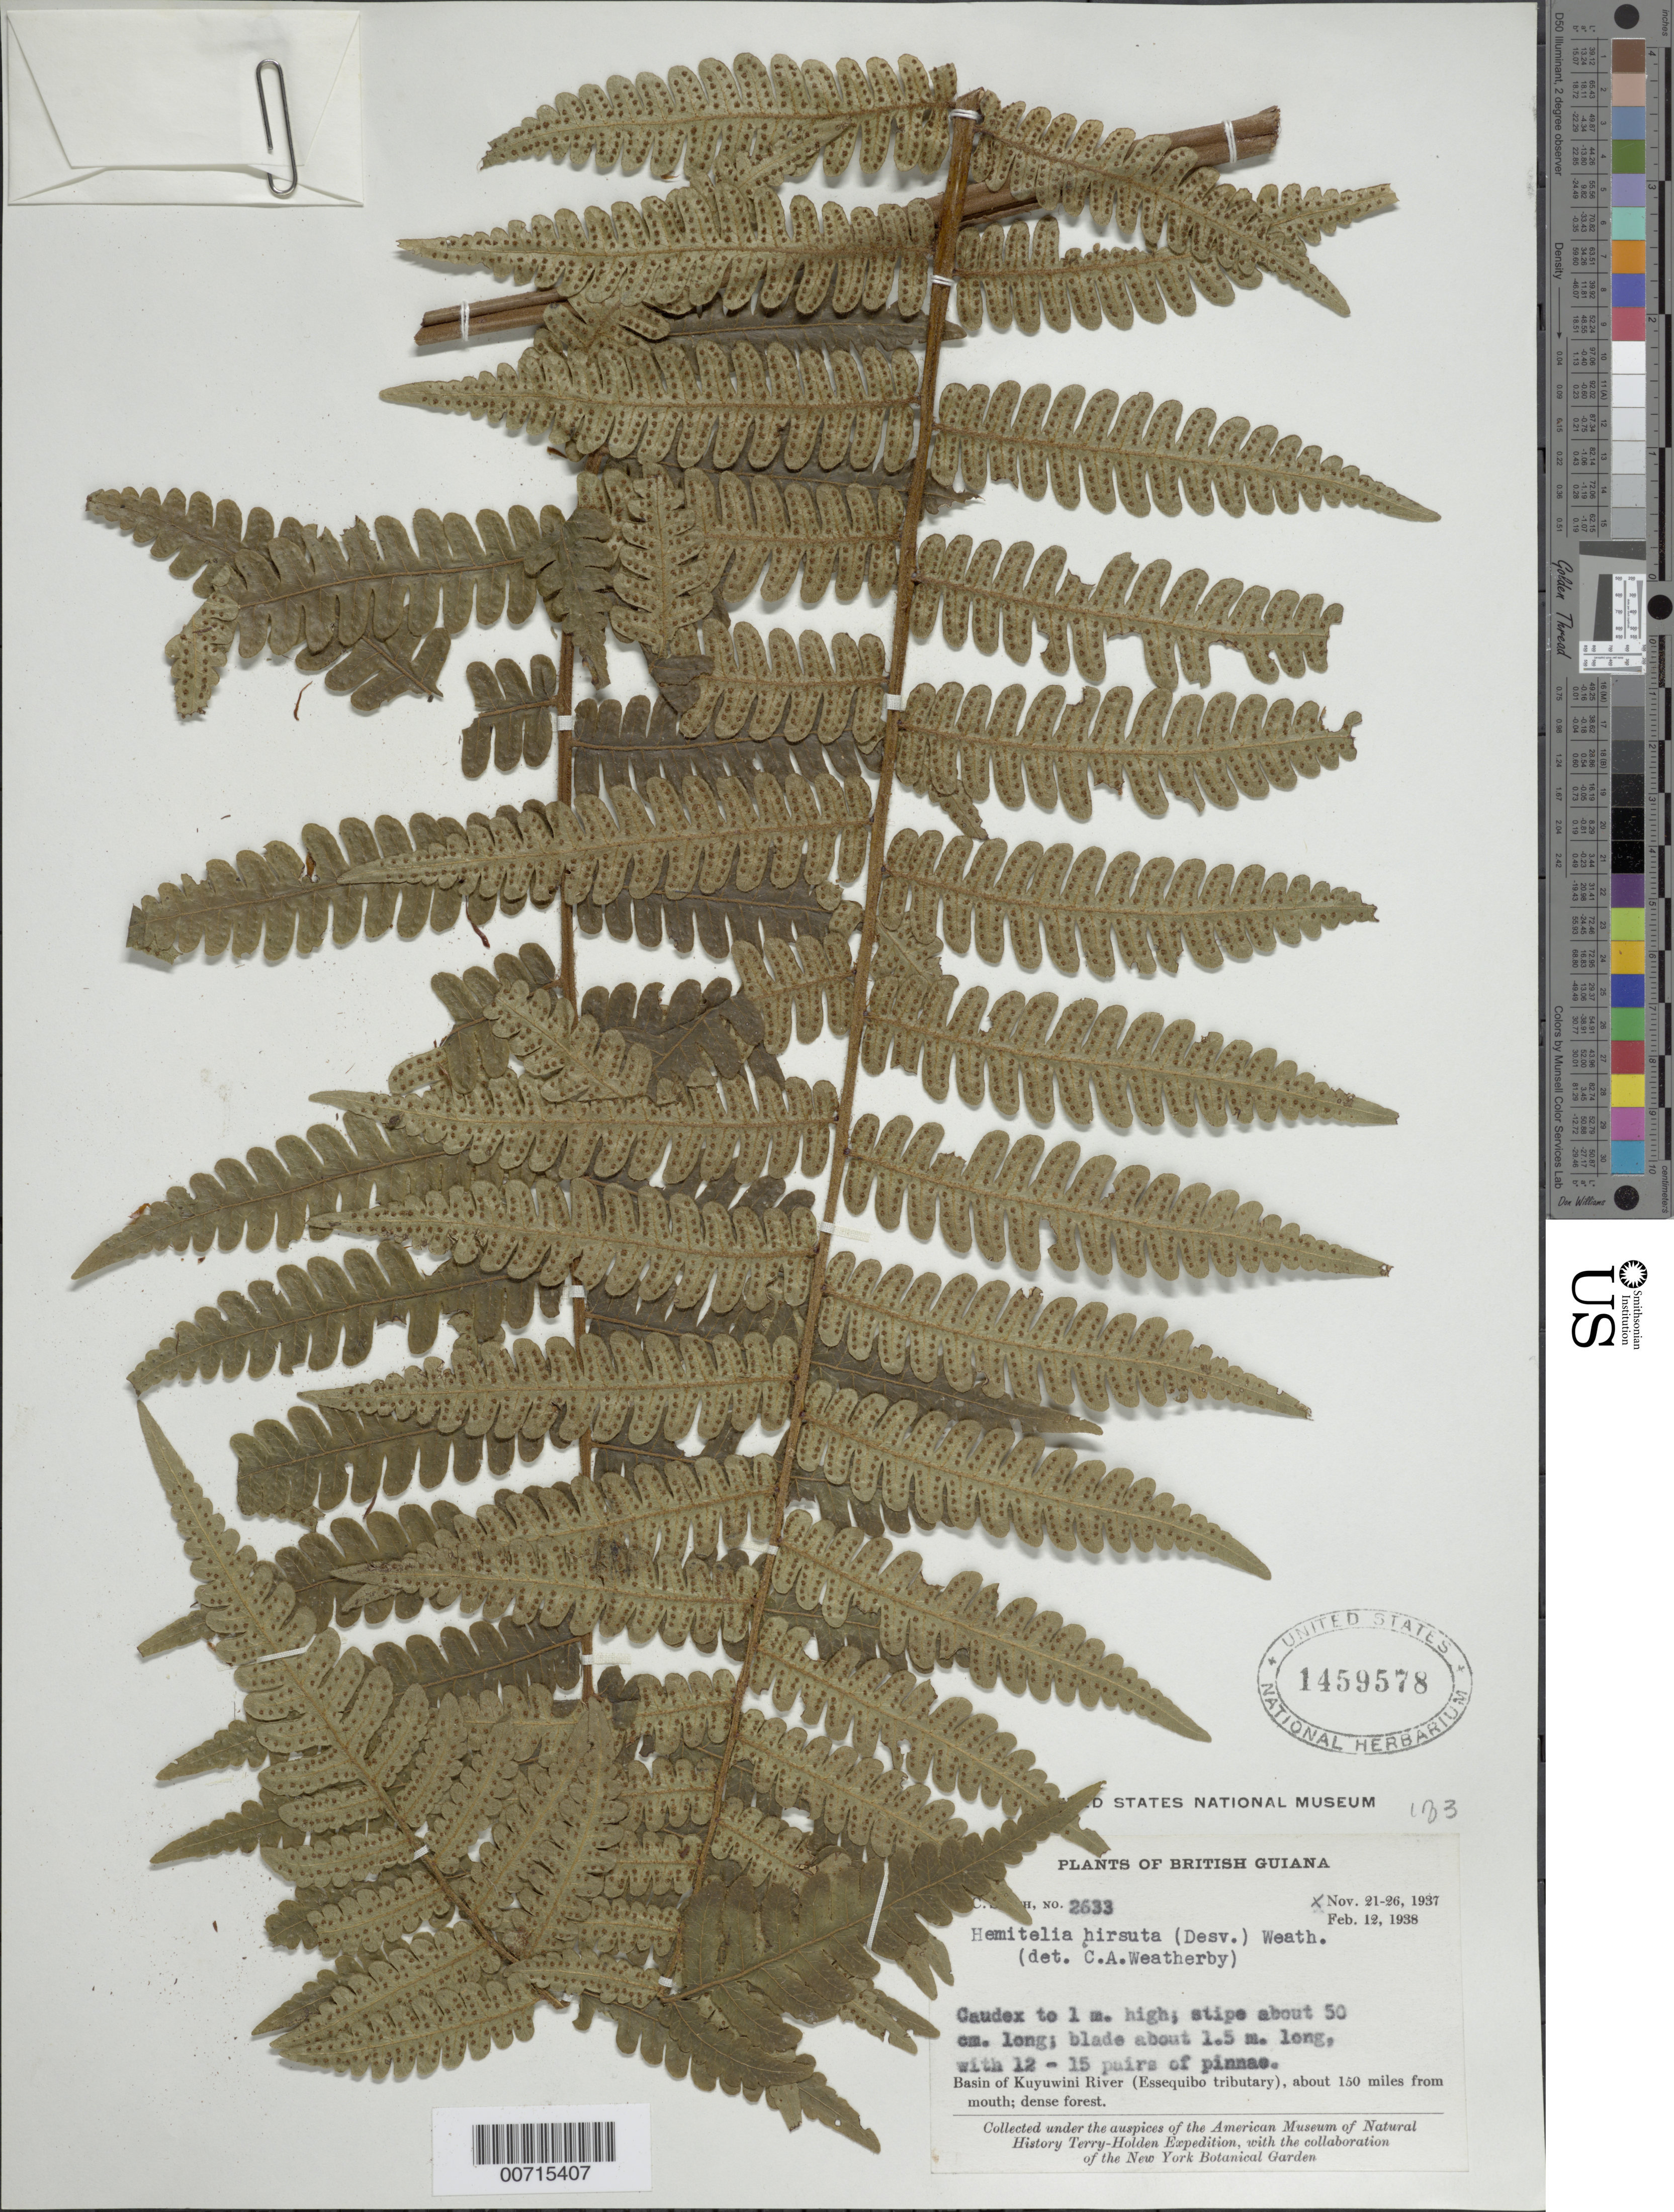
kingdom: Plantae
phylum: Tracheophyta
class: Polypodiopsida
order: Cyatheales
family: Cyatheaceae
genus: Cyathea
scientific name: Cyathea surinamensis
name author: (Miq.) Domin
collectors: A. C. Smith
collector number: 2633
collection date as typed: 21-Nov-37 to 26-Nov-37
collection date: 1937-11-21/1937-11-26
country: Guyana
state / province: U. Takutu-U. Essequibo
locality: Kuyuwini River Basin (Essequibo River tributary), about 150 mi. from mouth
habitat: Dense forest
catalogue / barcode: US 1459578